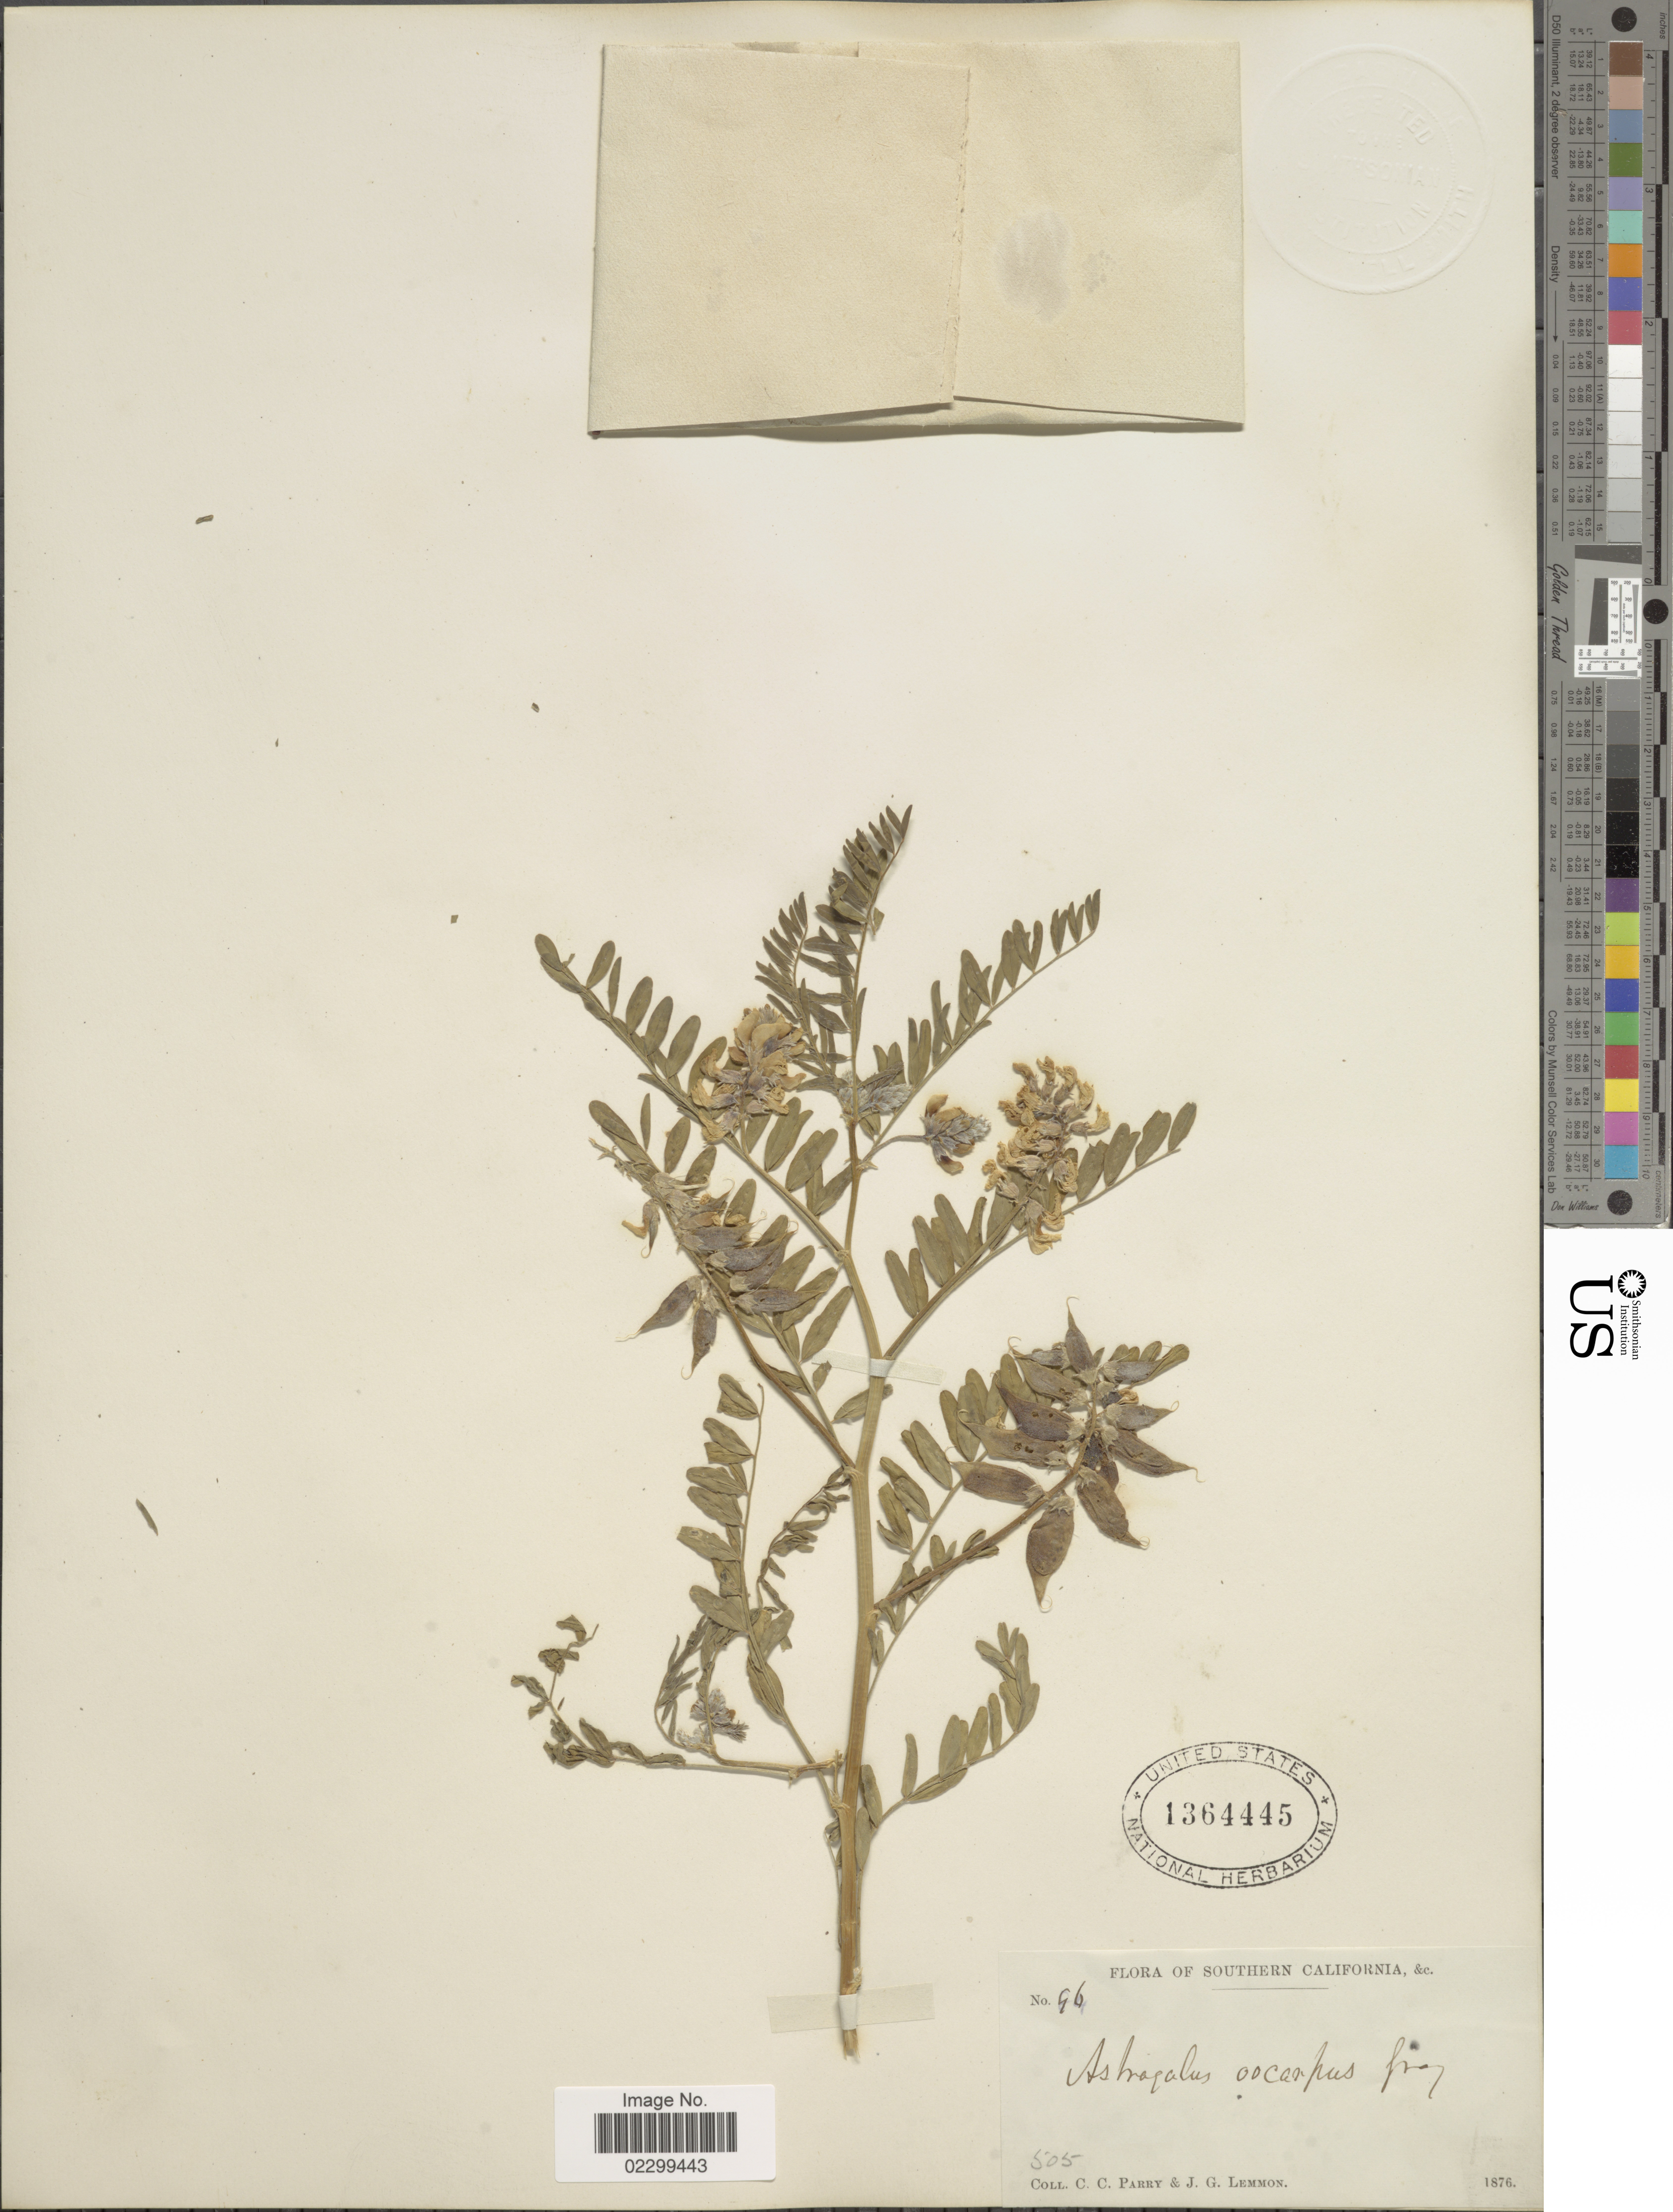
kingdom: Plantae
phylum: Tracheophyta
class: Magnoliopsida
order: Fabales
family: Fabaceae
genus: Astragalus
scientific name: Astragalus oocarpus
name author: A. Gray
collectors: C. C. Parry & J. Lemmon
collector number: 505/96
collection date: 1876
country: United States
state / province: California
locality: Southern California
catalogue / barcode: US 1364445